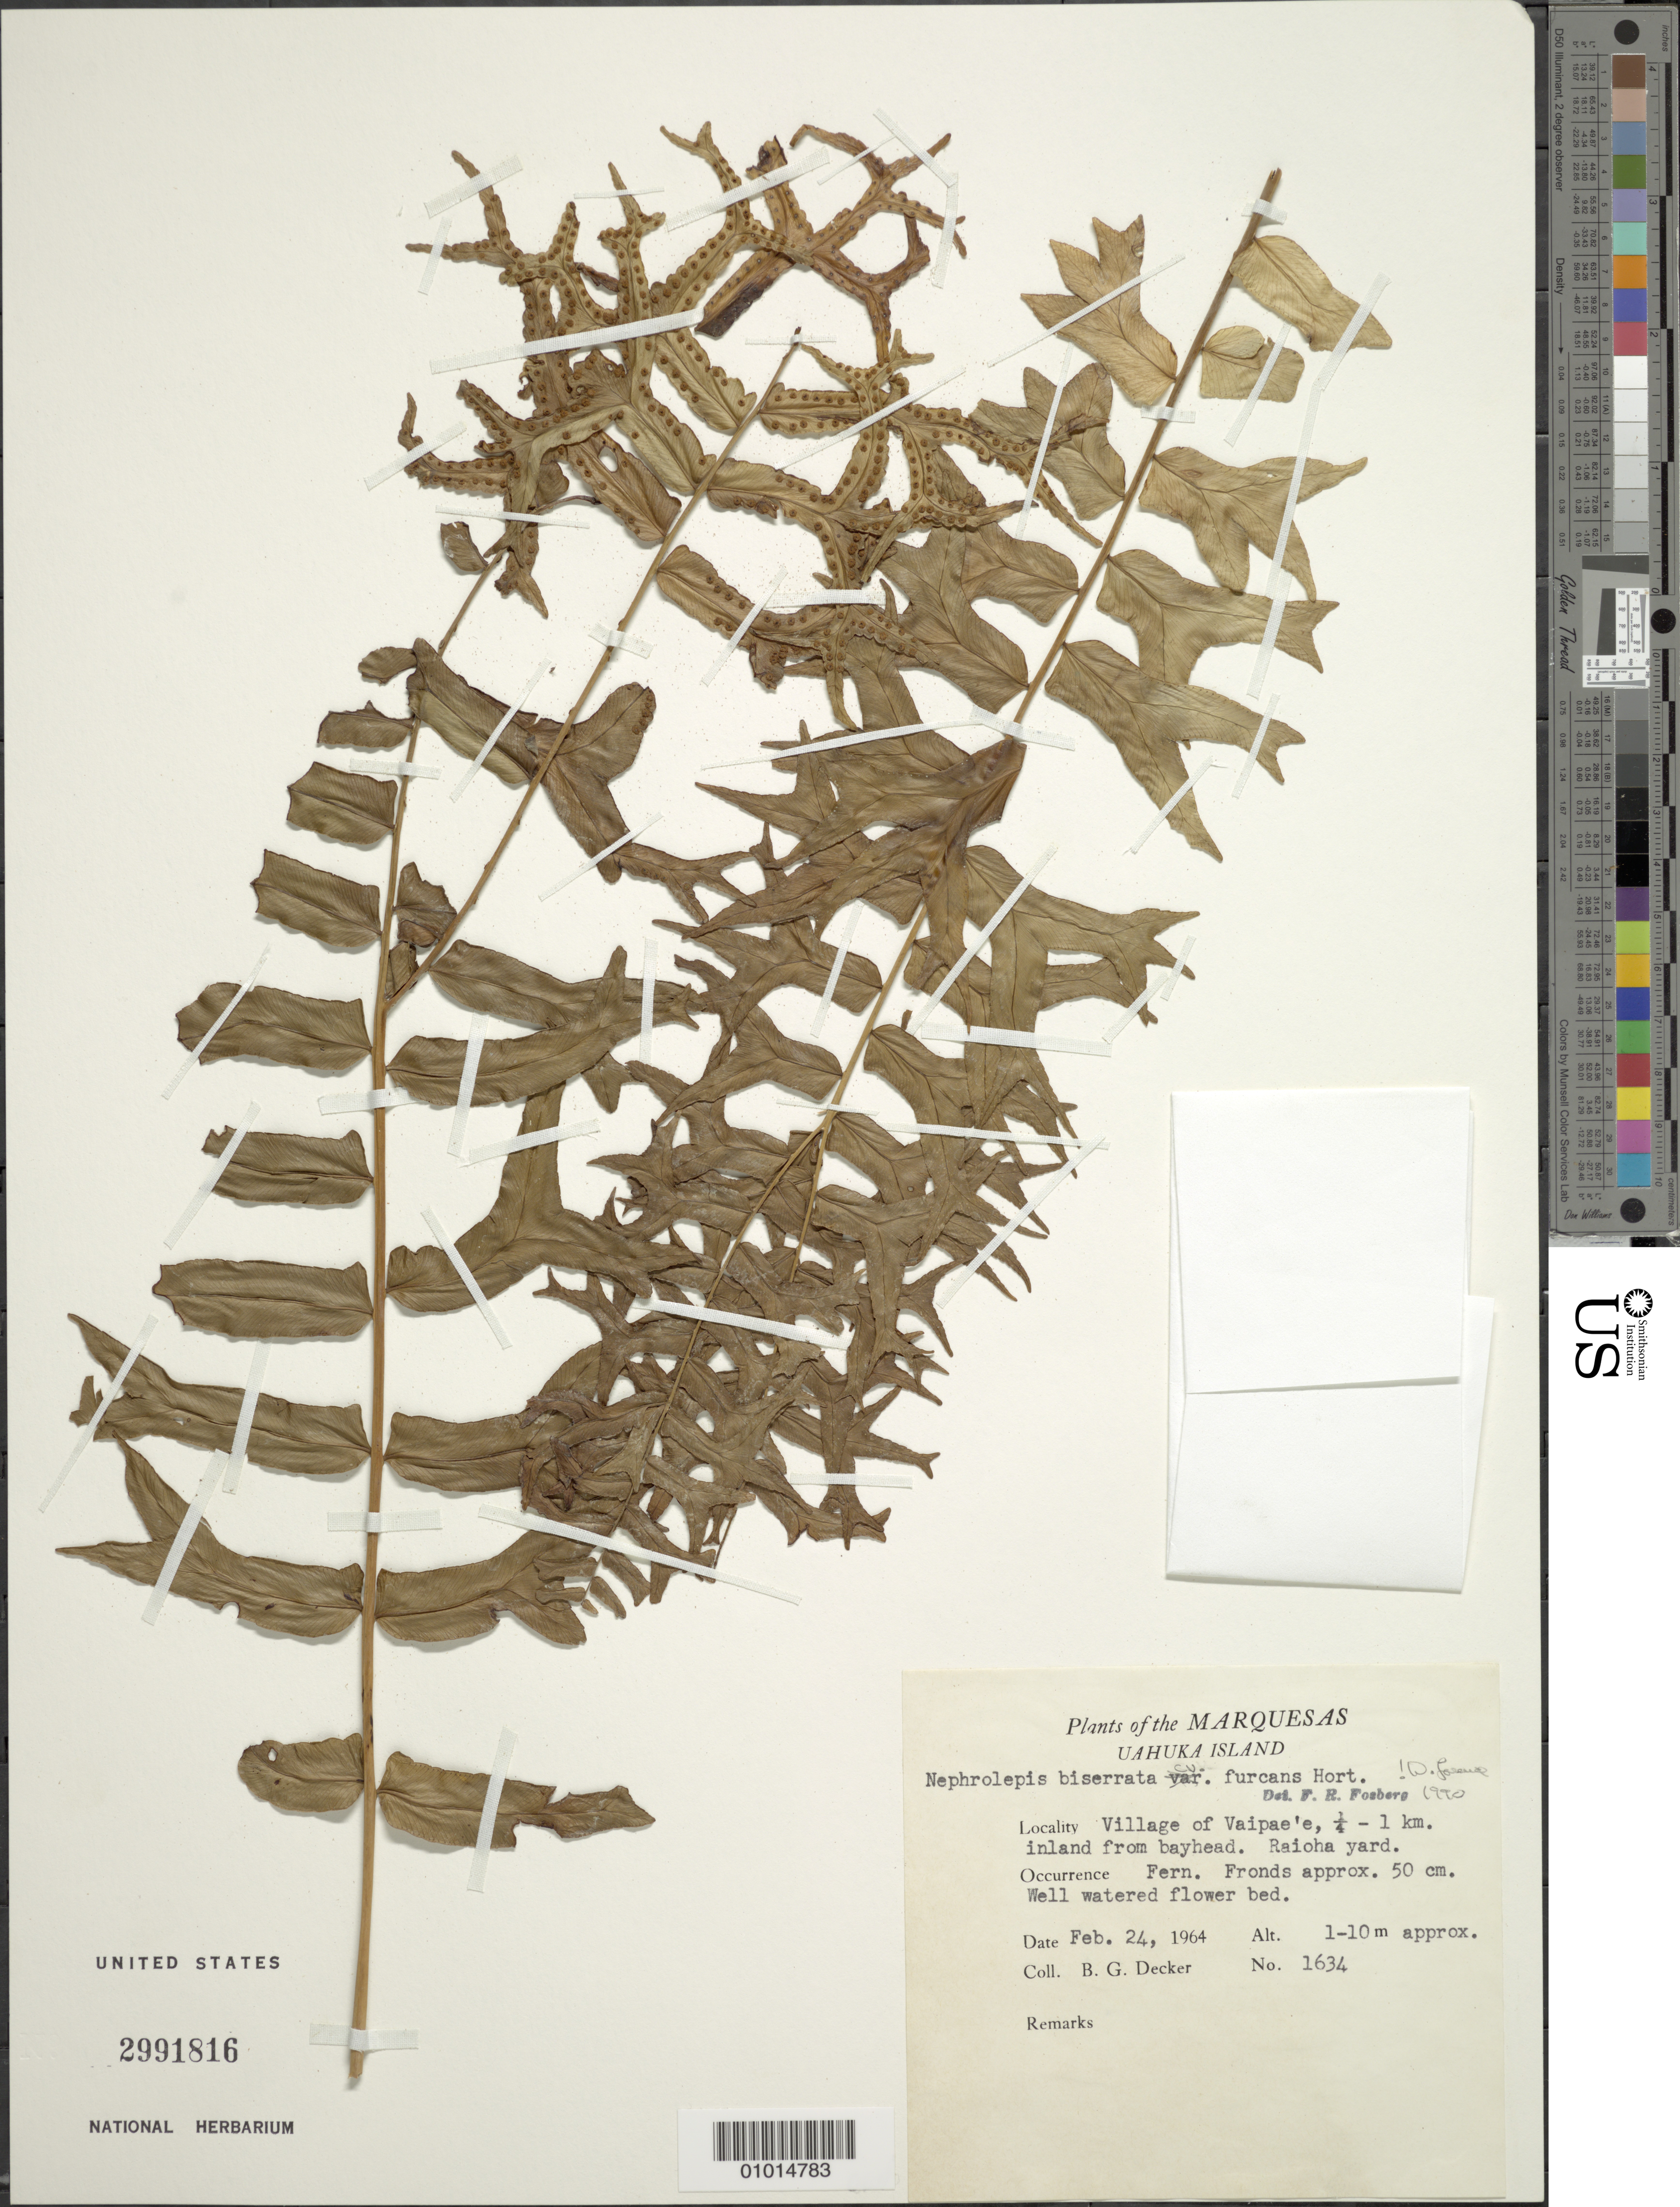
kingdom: Plantae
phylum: Tracheophyta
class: Polypodiopsida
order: Polypodiales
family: Nephrolepidaceae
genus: Nephrolepis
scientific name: Nephrolepis falcata 'Furcans'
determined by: Lorence, David H., (PTBG), National Tropical Botanical Garden (UNITED STATES)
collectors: B. G. Decker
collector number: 1634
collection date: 1964-02-24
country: French Polynesia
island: Ua Huka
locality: Village of Vaipae'e, 0,25 - 1 km inland from bayhead. Raioha yard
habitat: Well-watered flower bed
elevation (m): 1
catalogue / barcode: US 2991816